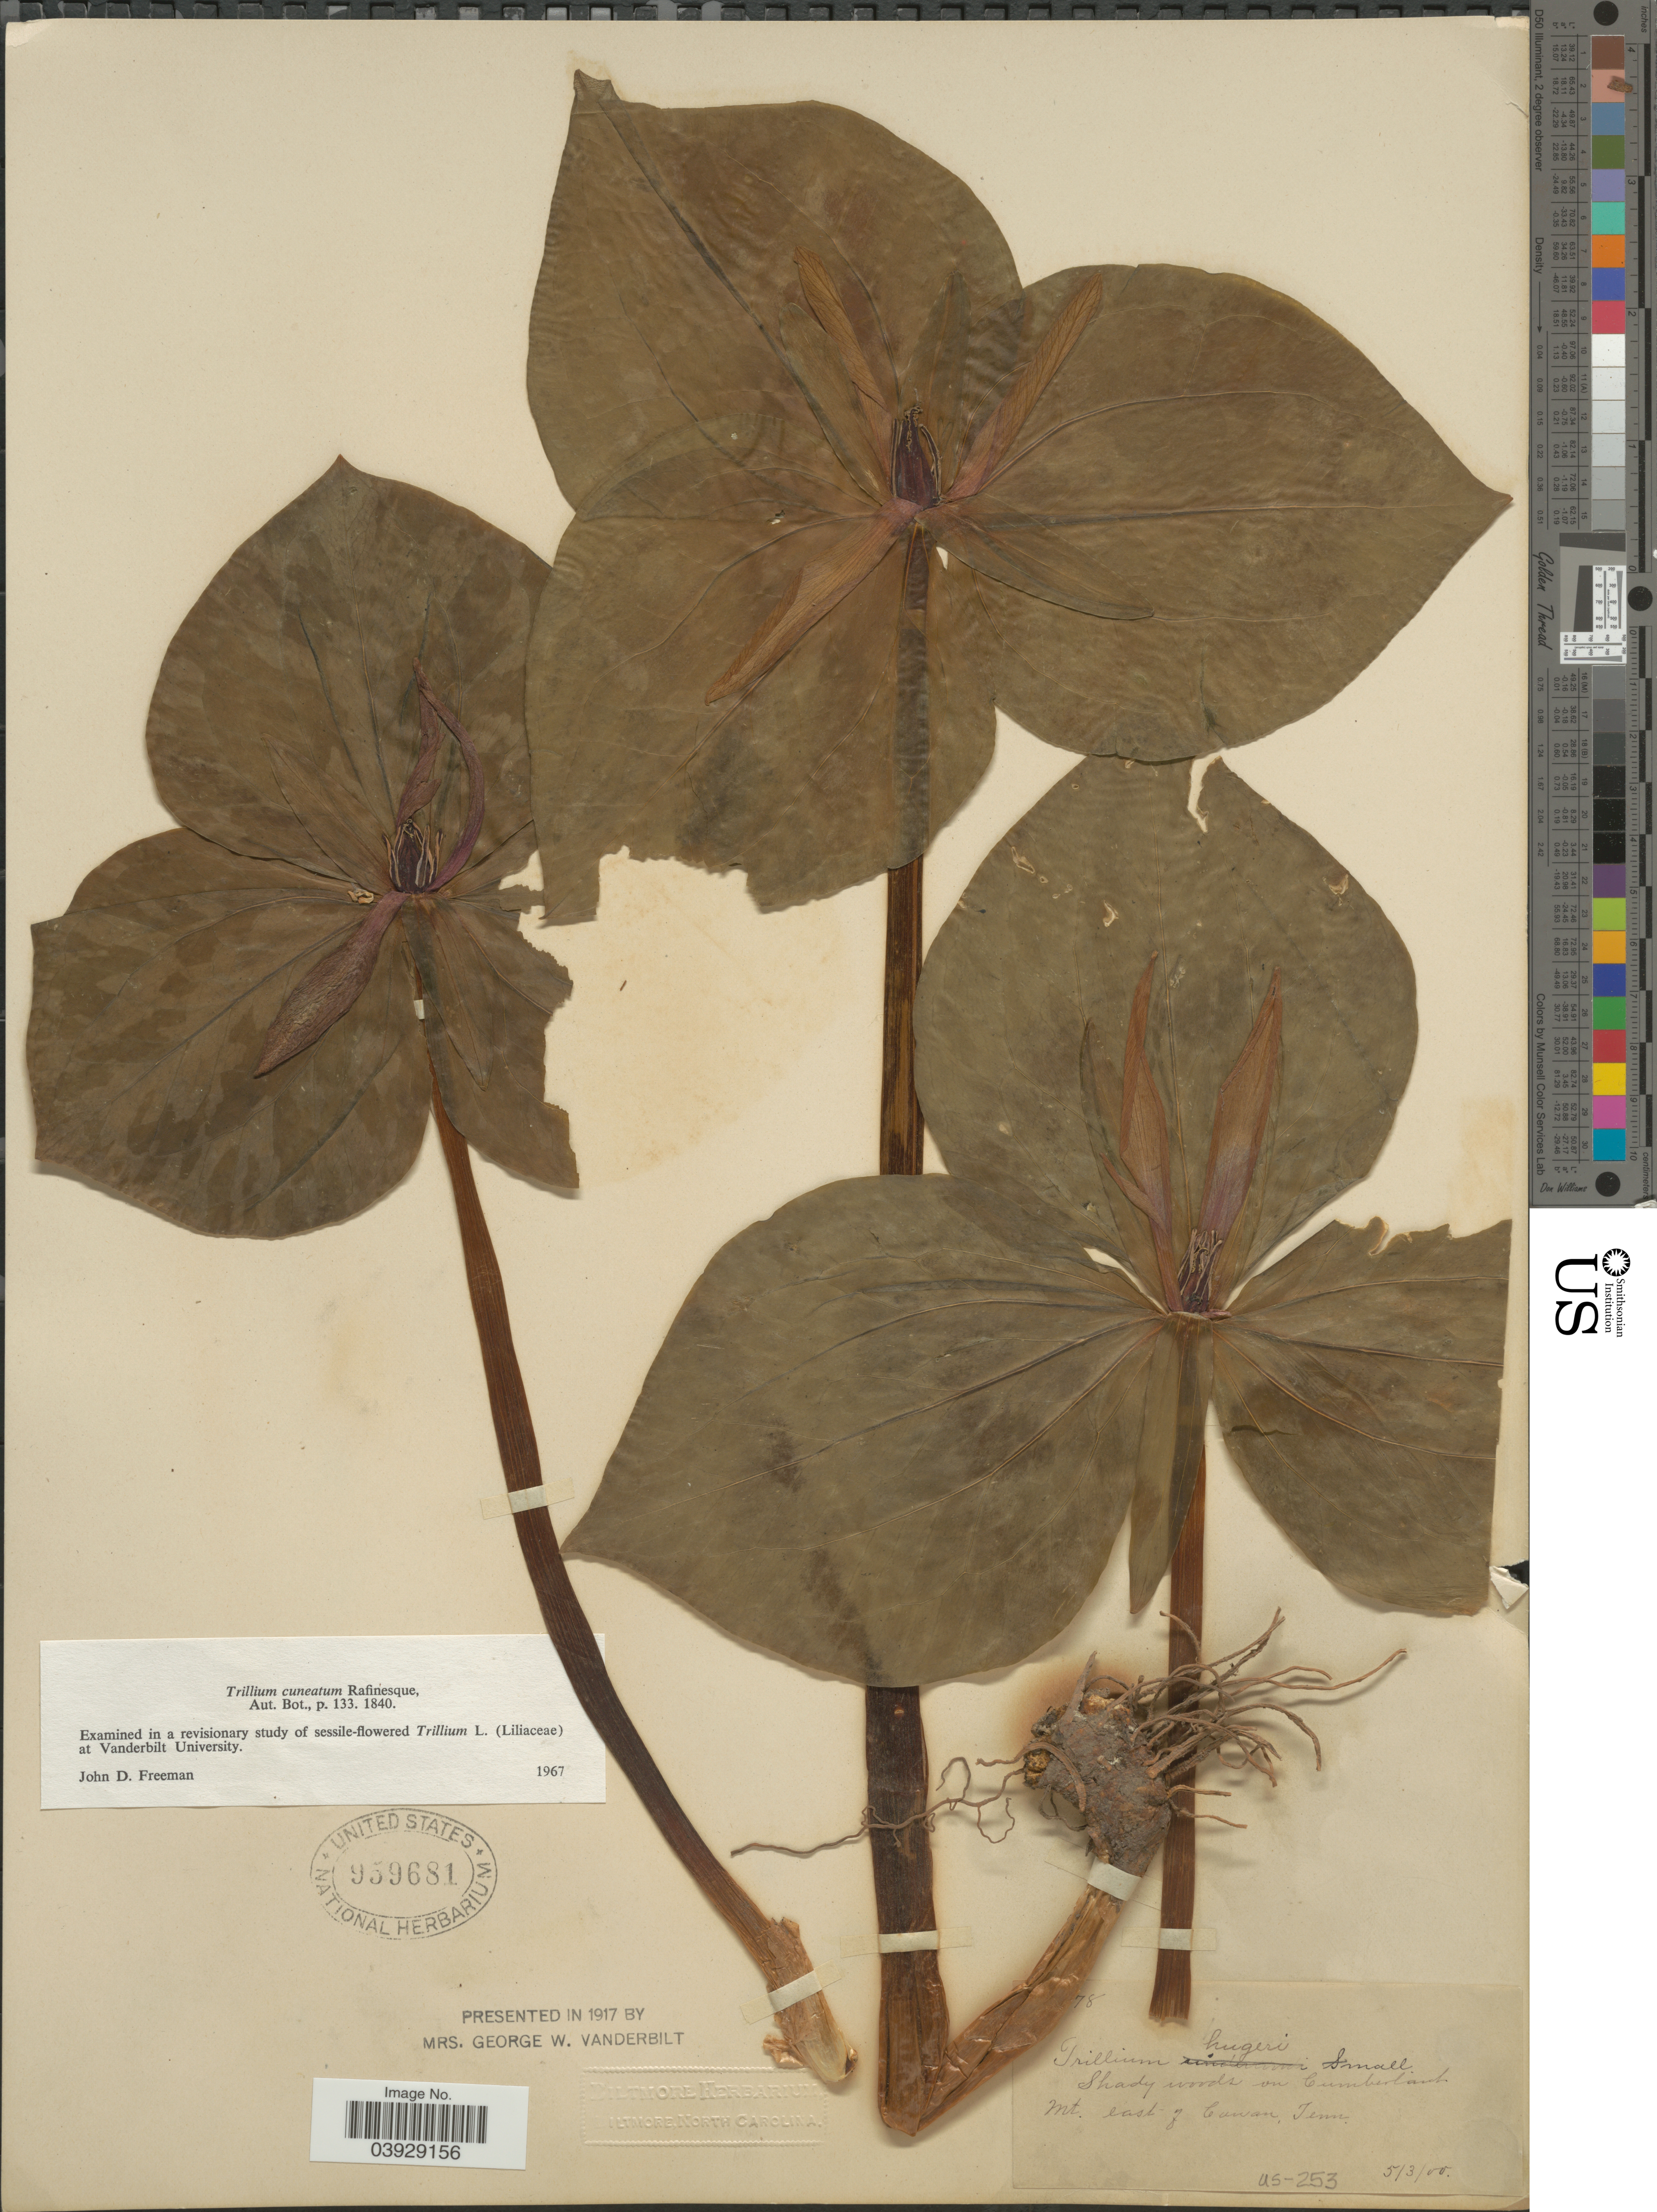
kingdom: Plantae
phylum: Tracheophyta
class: Liliopsida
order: Liliales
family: Melanthiaceae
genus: Trillium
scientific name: Trillium cuneatum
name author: Raf.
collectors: ex herb. Biltmore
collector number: !78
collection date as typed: Transcribed d/m/y: 3/5/0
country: United States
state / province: Tennessee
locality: Shady woods on Cumberland Mt. east of Cowan.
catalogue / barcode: US 959681